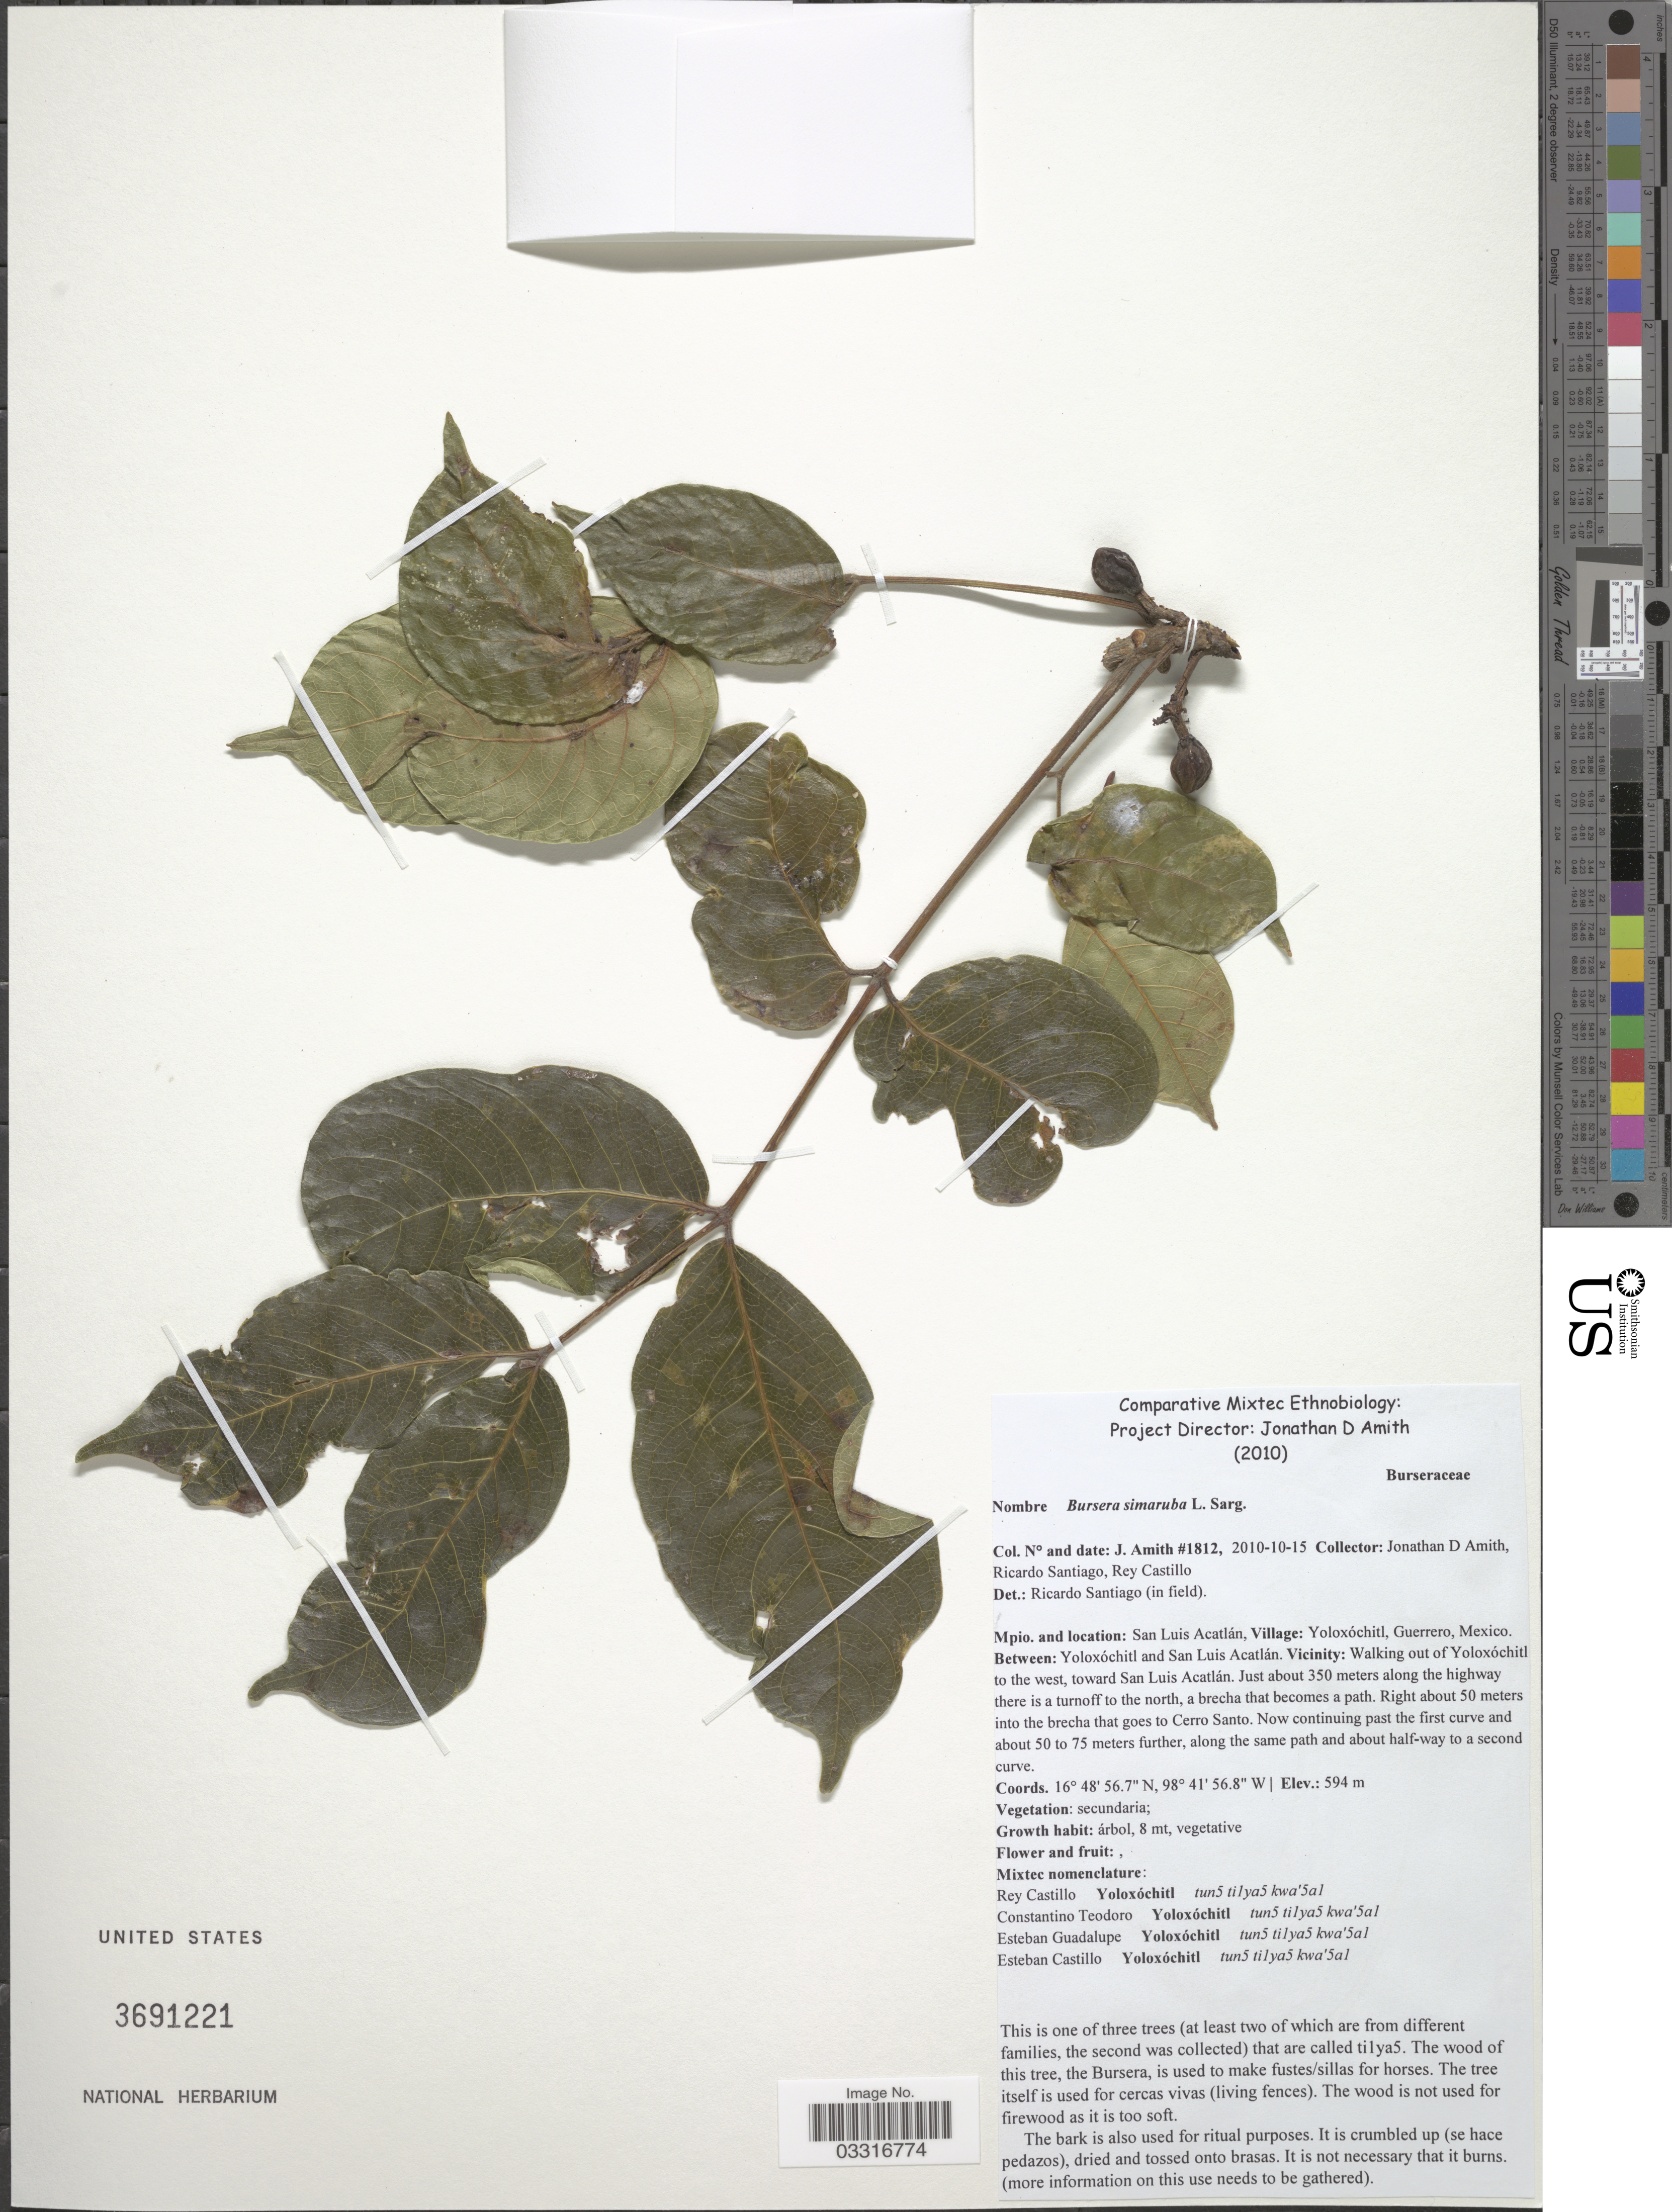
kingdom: Plantae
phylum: Tracheophyta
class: Magnoliopsida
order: Sapindales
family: Burseraceae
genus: Bursera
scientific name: Bursera simaruba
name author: (L.) Sarg.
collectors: J. D. Amith, J. D. Amith, R. Santiago & R. Castillo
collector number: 1812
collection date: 2010-10-15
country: Mexico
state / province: Guerrero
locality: San Luis Acatlán, Village: Yoloxóchitl, Guerrero, Between: Yoloxóchitl and San Luis Acatlán. Vicinity: walking out of Yoloxóchitl to the west, toward San Luis Acatlán. Just about 350 meters along the highway there is a turnoff to the north, a brecha that becomes a path. Right about 50 meters into brecha that goes to Cerro Santo.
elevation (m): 594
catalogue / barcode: US 3691221